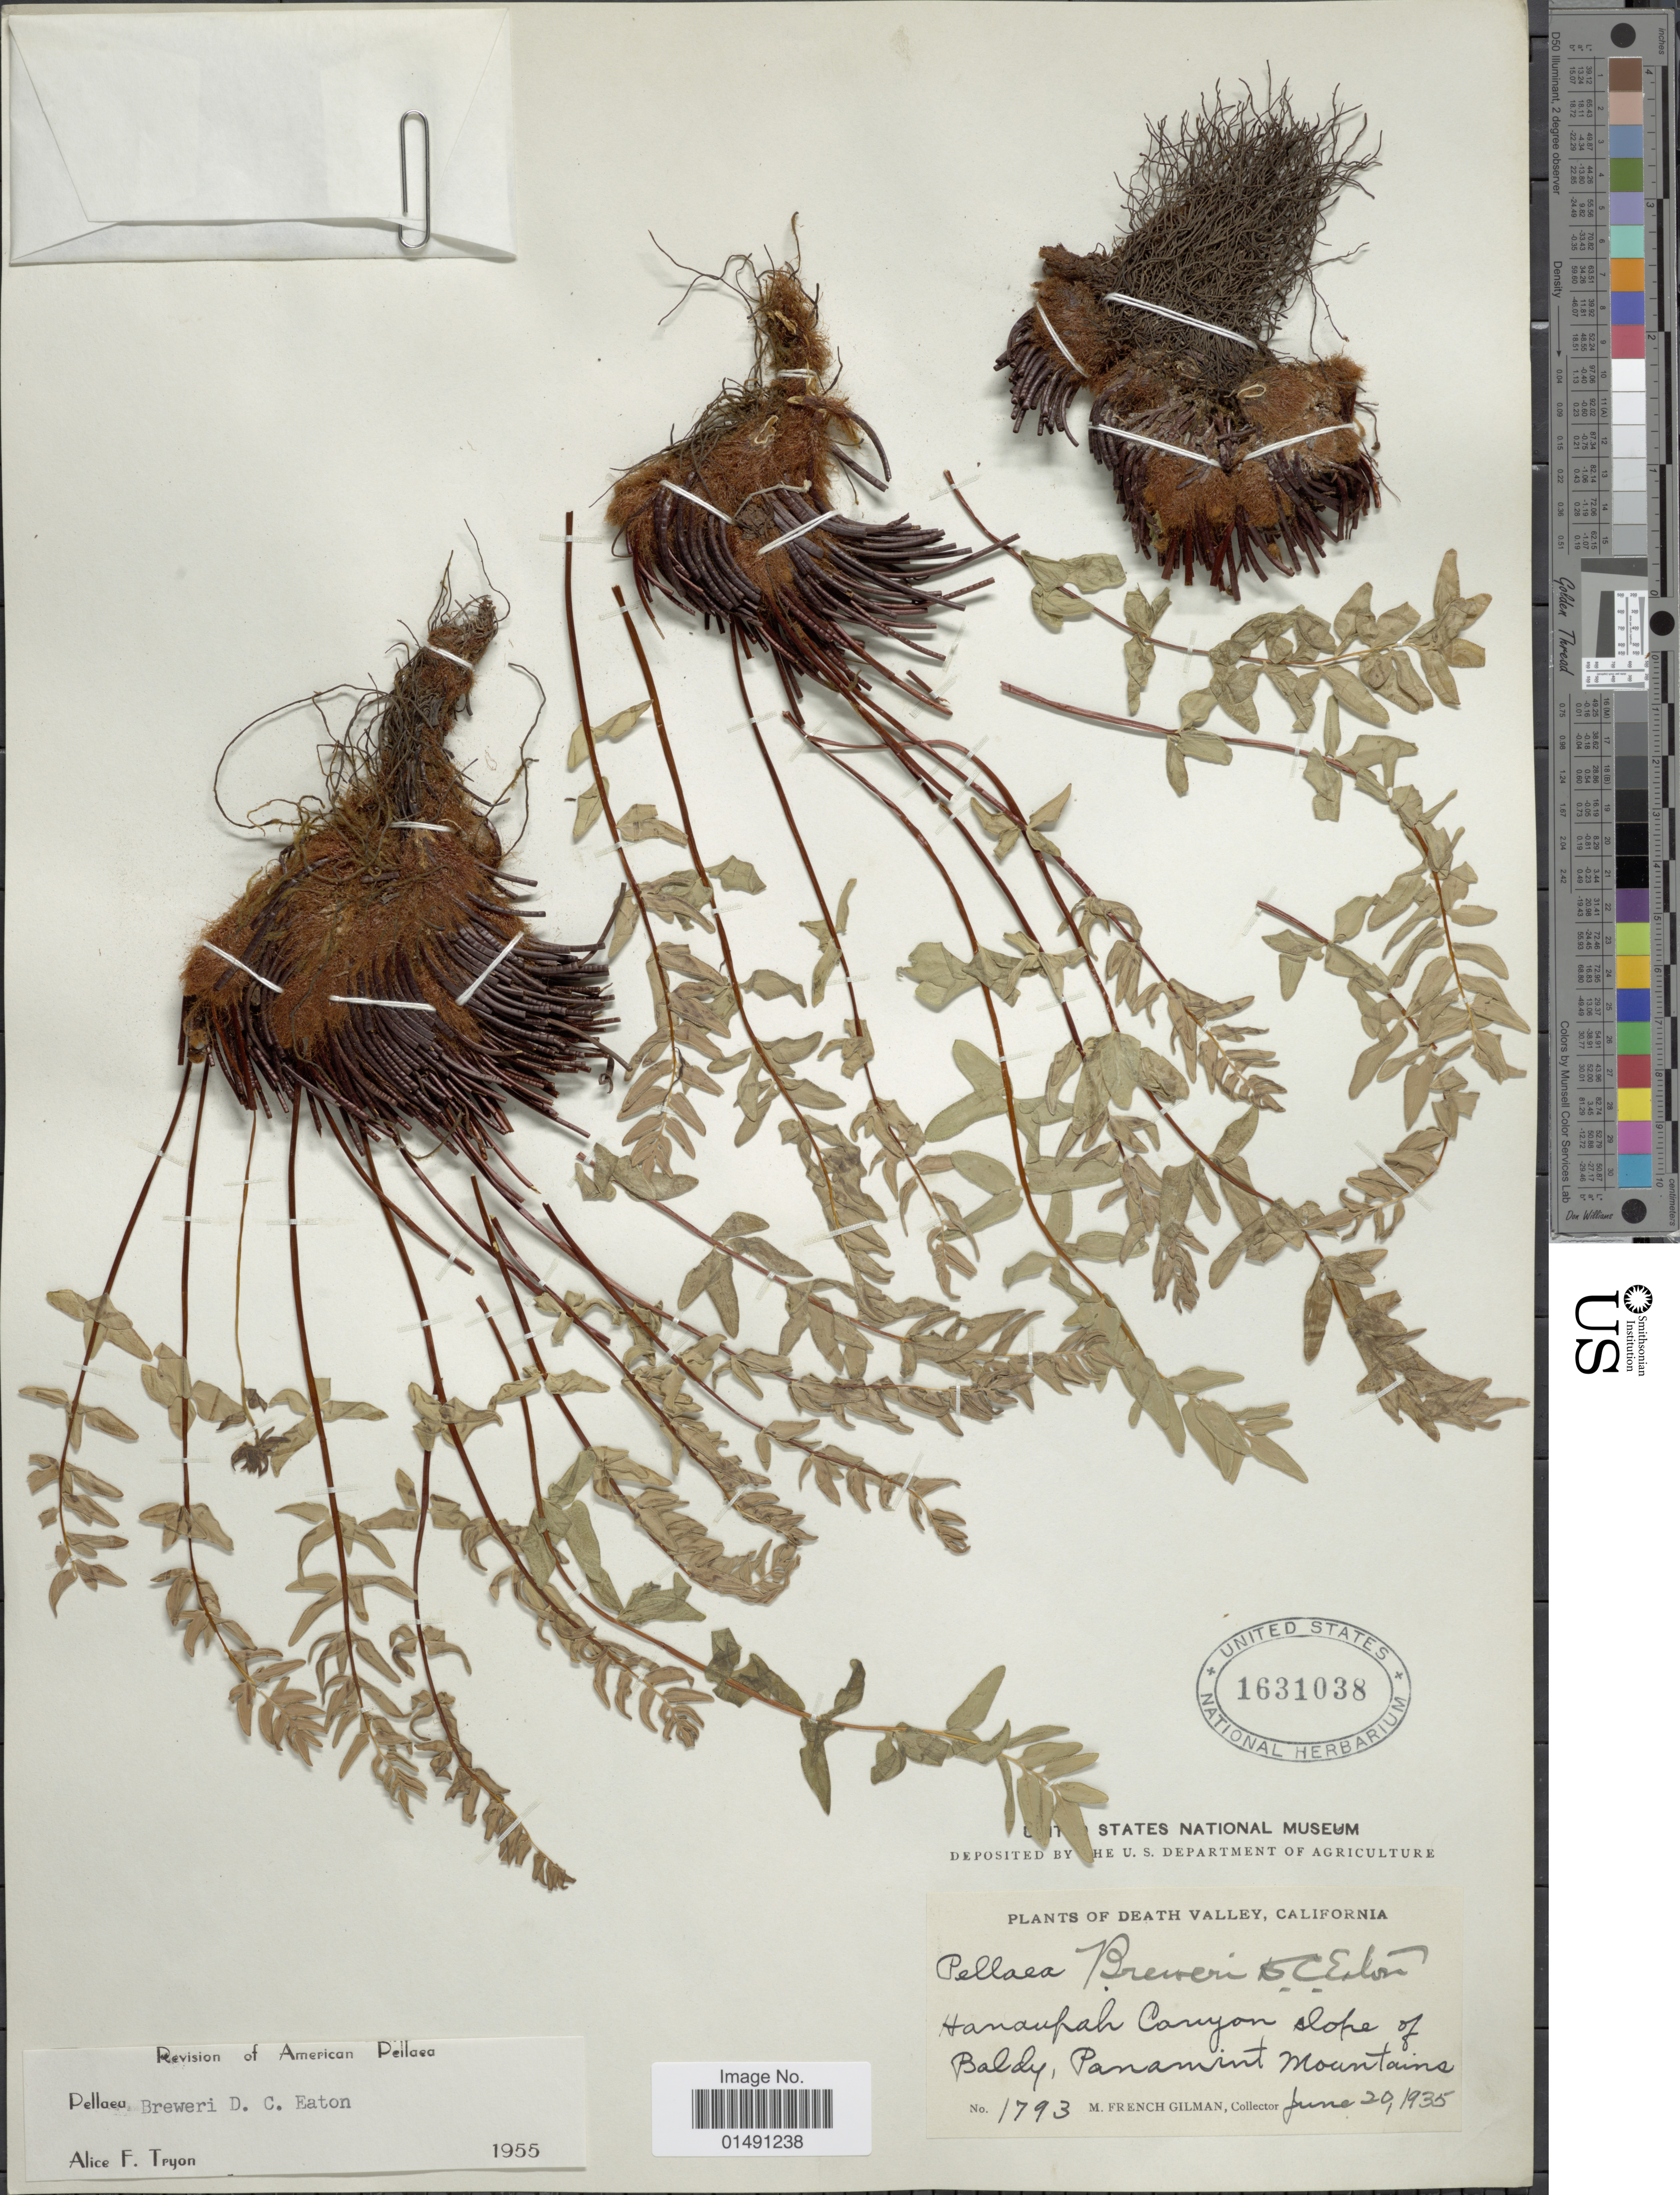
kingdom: Plantae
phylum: Tracheophyta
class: Polypodiopsida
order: Polypodiales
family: Pteridaceae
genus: Pellaea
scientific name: Pellaea breweri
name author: D.C. Eaton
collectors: M. F. Gilman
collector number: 1793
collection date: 1935-06-20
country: United States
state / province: California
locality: Death Valley, Hanaupah Canyon slope of Baldy, Panamint Mountains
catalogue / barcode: US 1631038